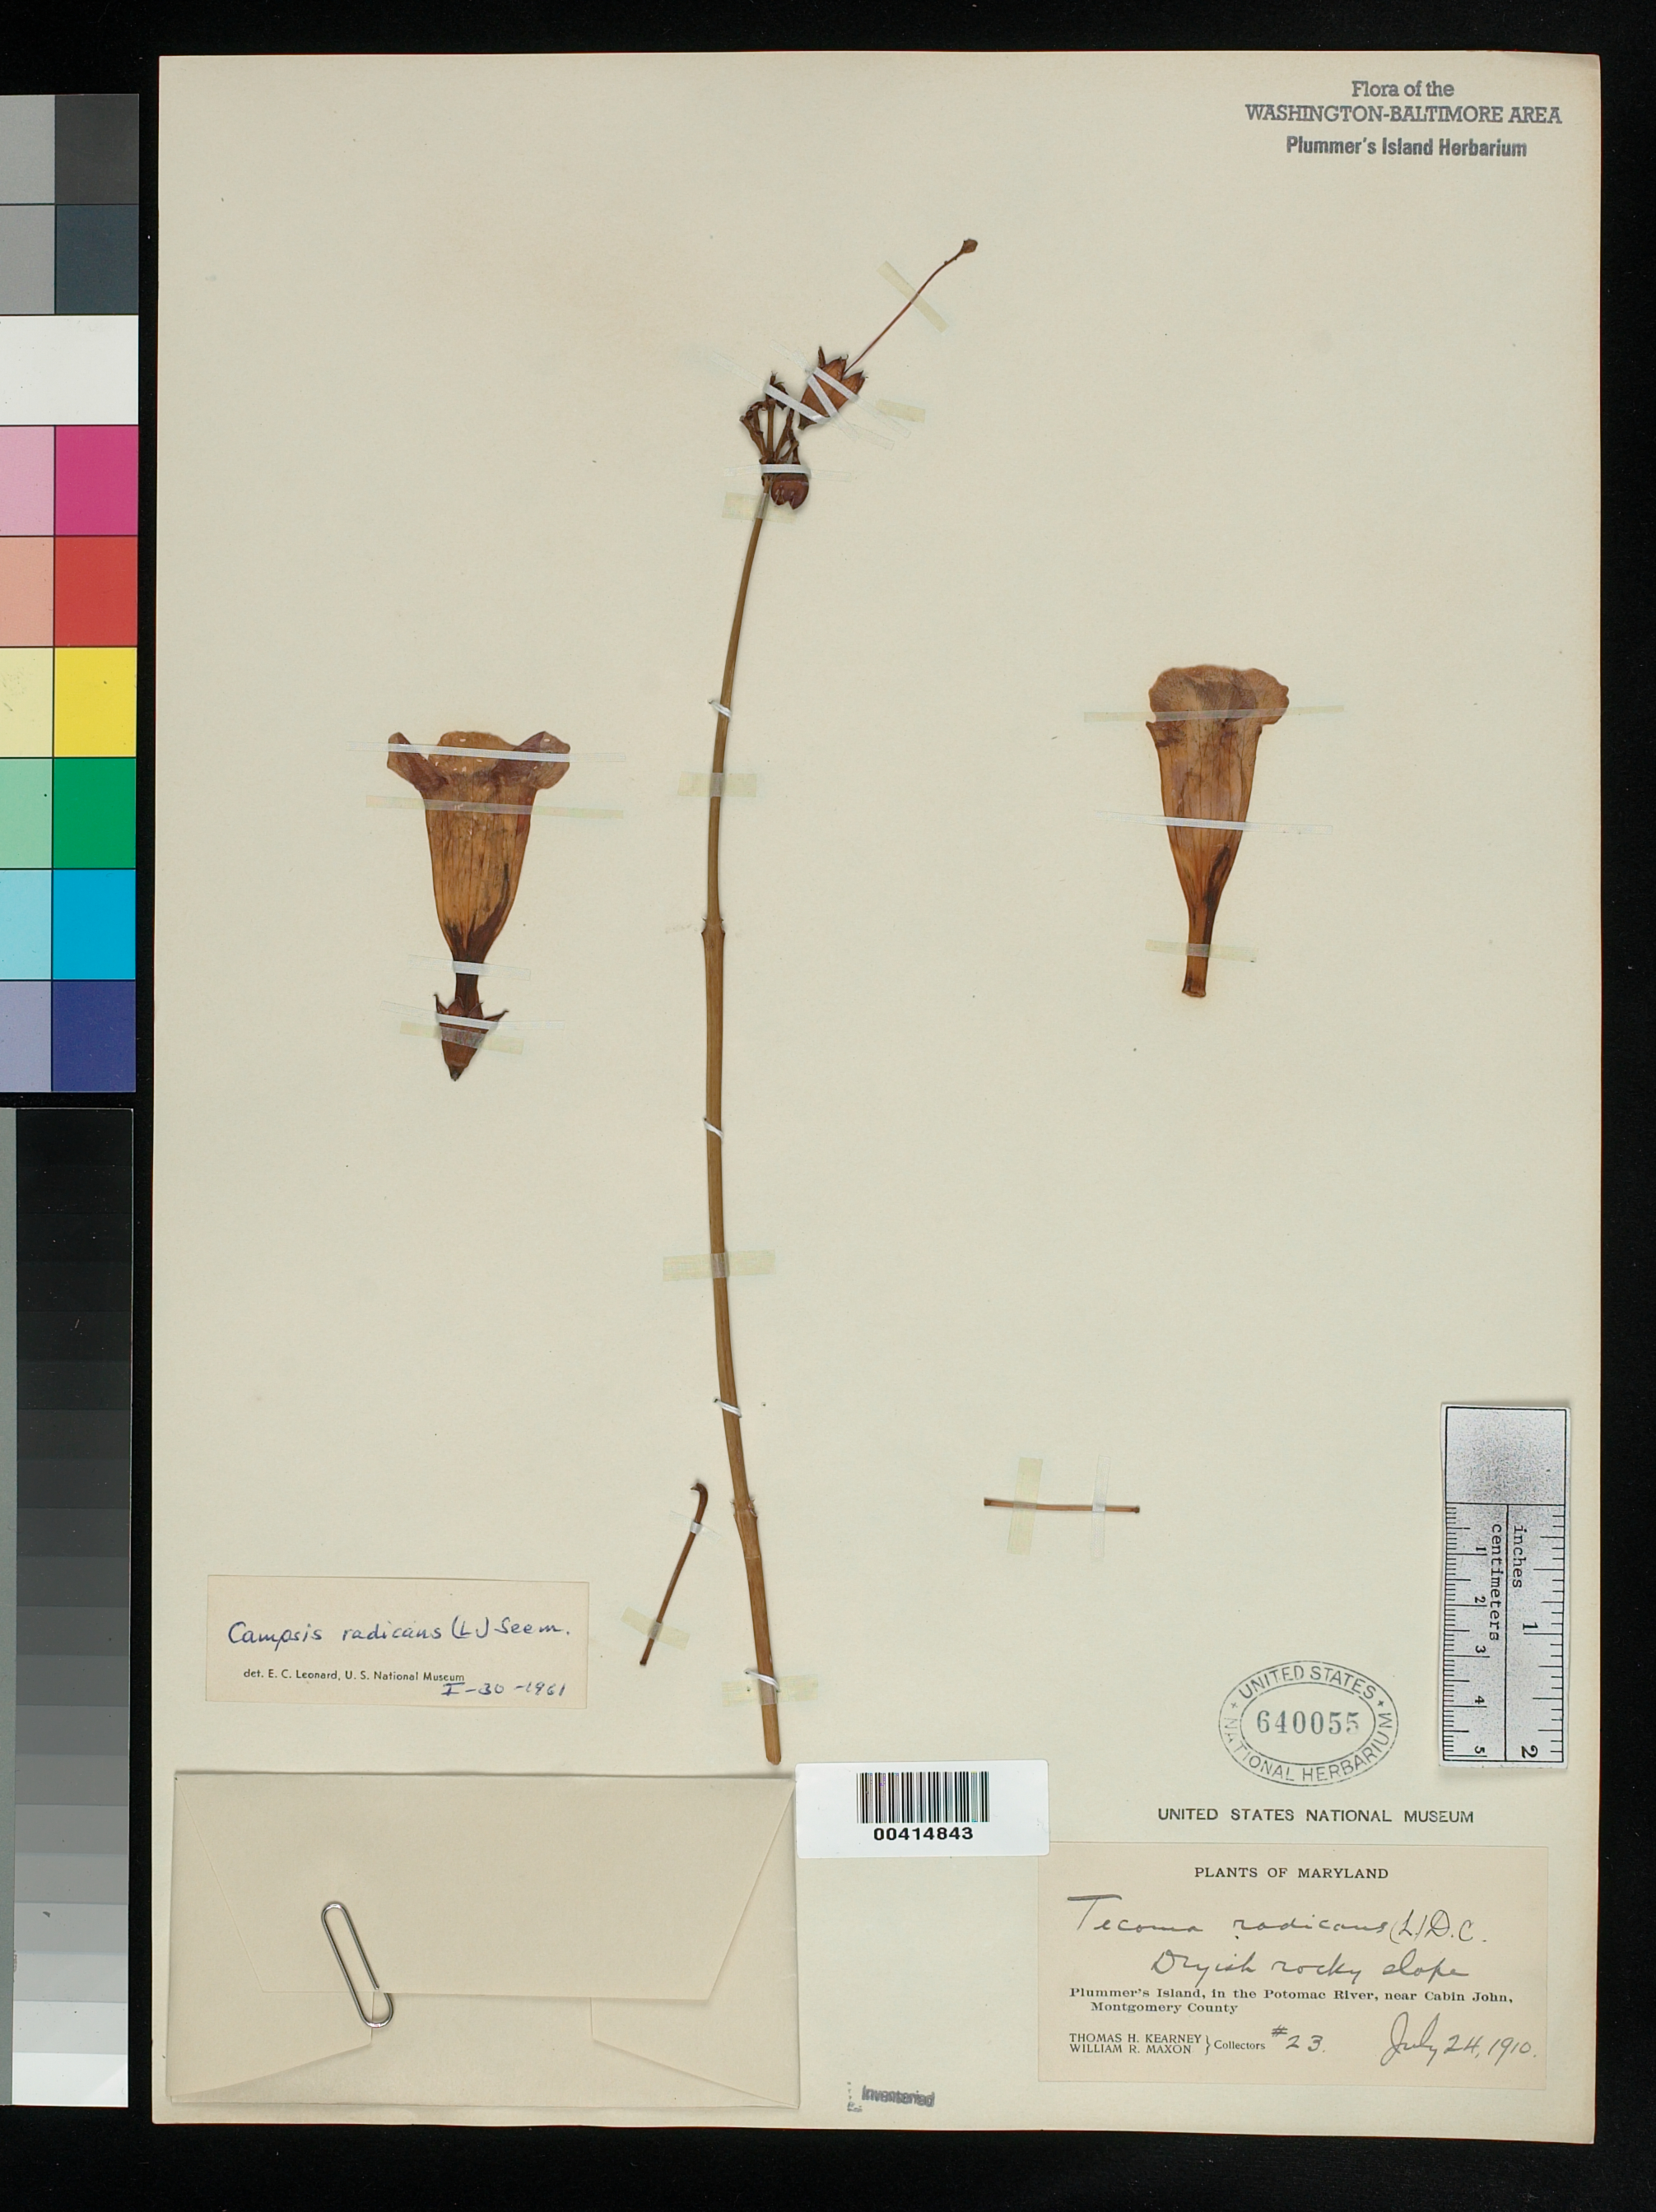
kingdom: Plantae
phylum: Tracheophyta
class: Magnoliopsida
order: Lamiales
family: Bignoniaceae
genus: Campsis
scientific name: Campsis radicans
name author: (L.) Seem.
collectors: T. H. Kearney & W. R. Maxon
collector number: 23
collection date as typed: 24 Jul 1910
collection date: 1910-07-24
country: United States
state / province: Maryland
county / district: Montgomery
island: Plummers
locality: Plummer's Island C. & O. Canal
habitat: Dryish rocky slope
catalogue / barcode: US 640055